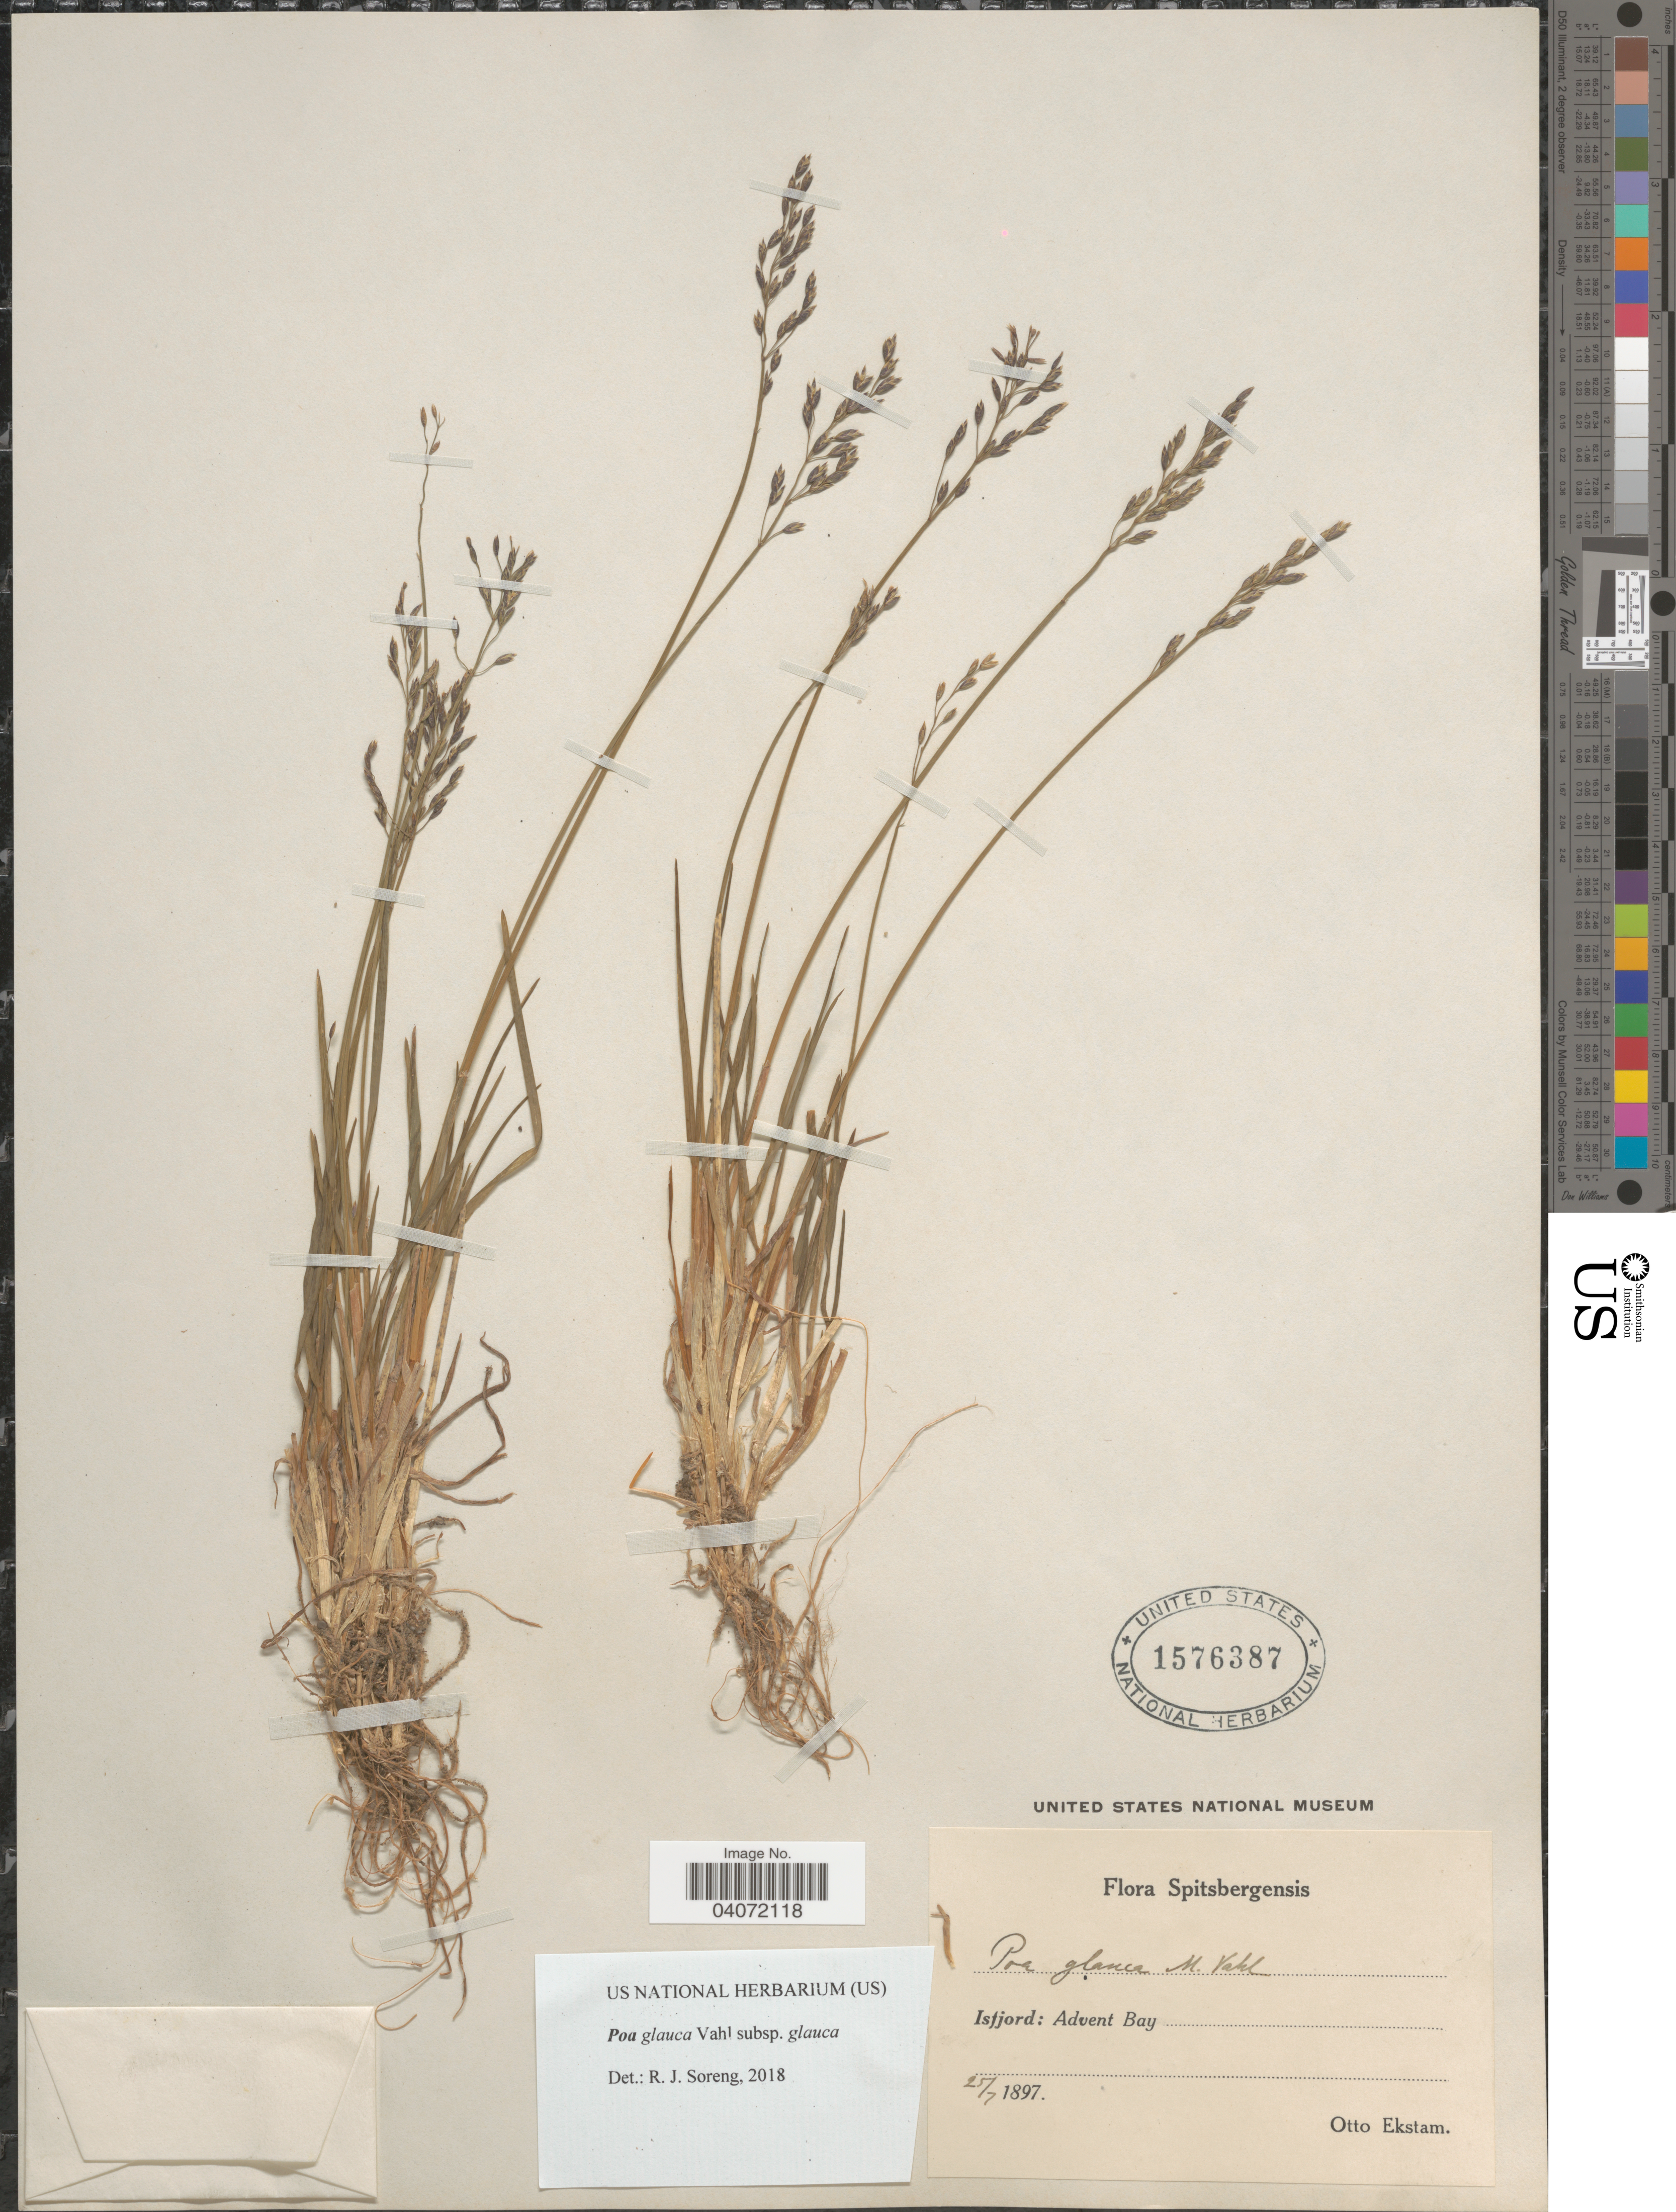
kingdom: Plantae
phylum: Tracheophyta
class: Liliopsida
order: Poales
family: Poaceae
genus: Poa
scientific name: Poa glauca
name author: Vahl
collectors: O. Ekstam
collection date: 1897-07-25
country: Norway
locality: Spitsbergensis. Isfjord: Advent Bay.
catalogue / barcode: US 1576387